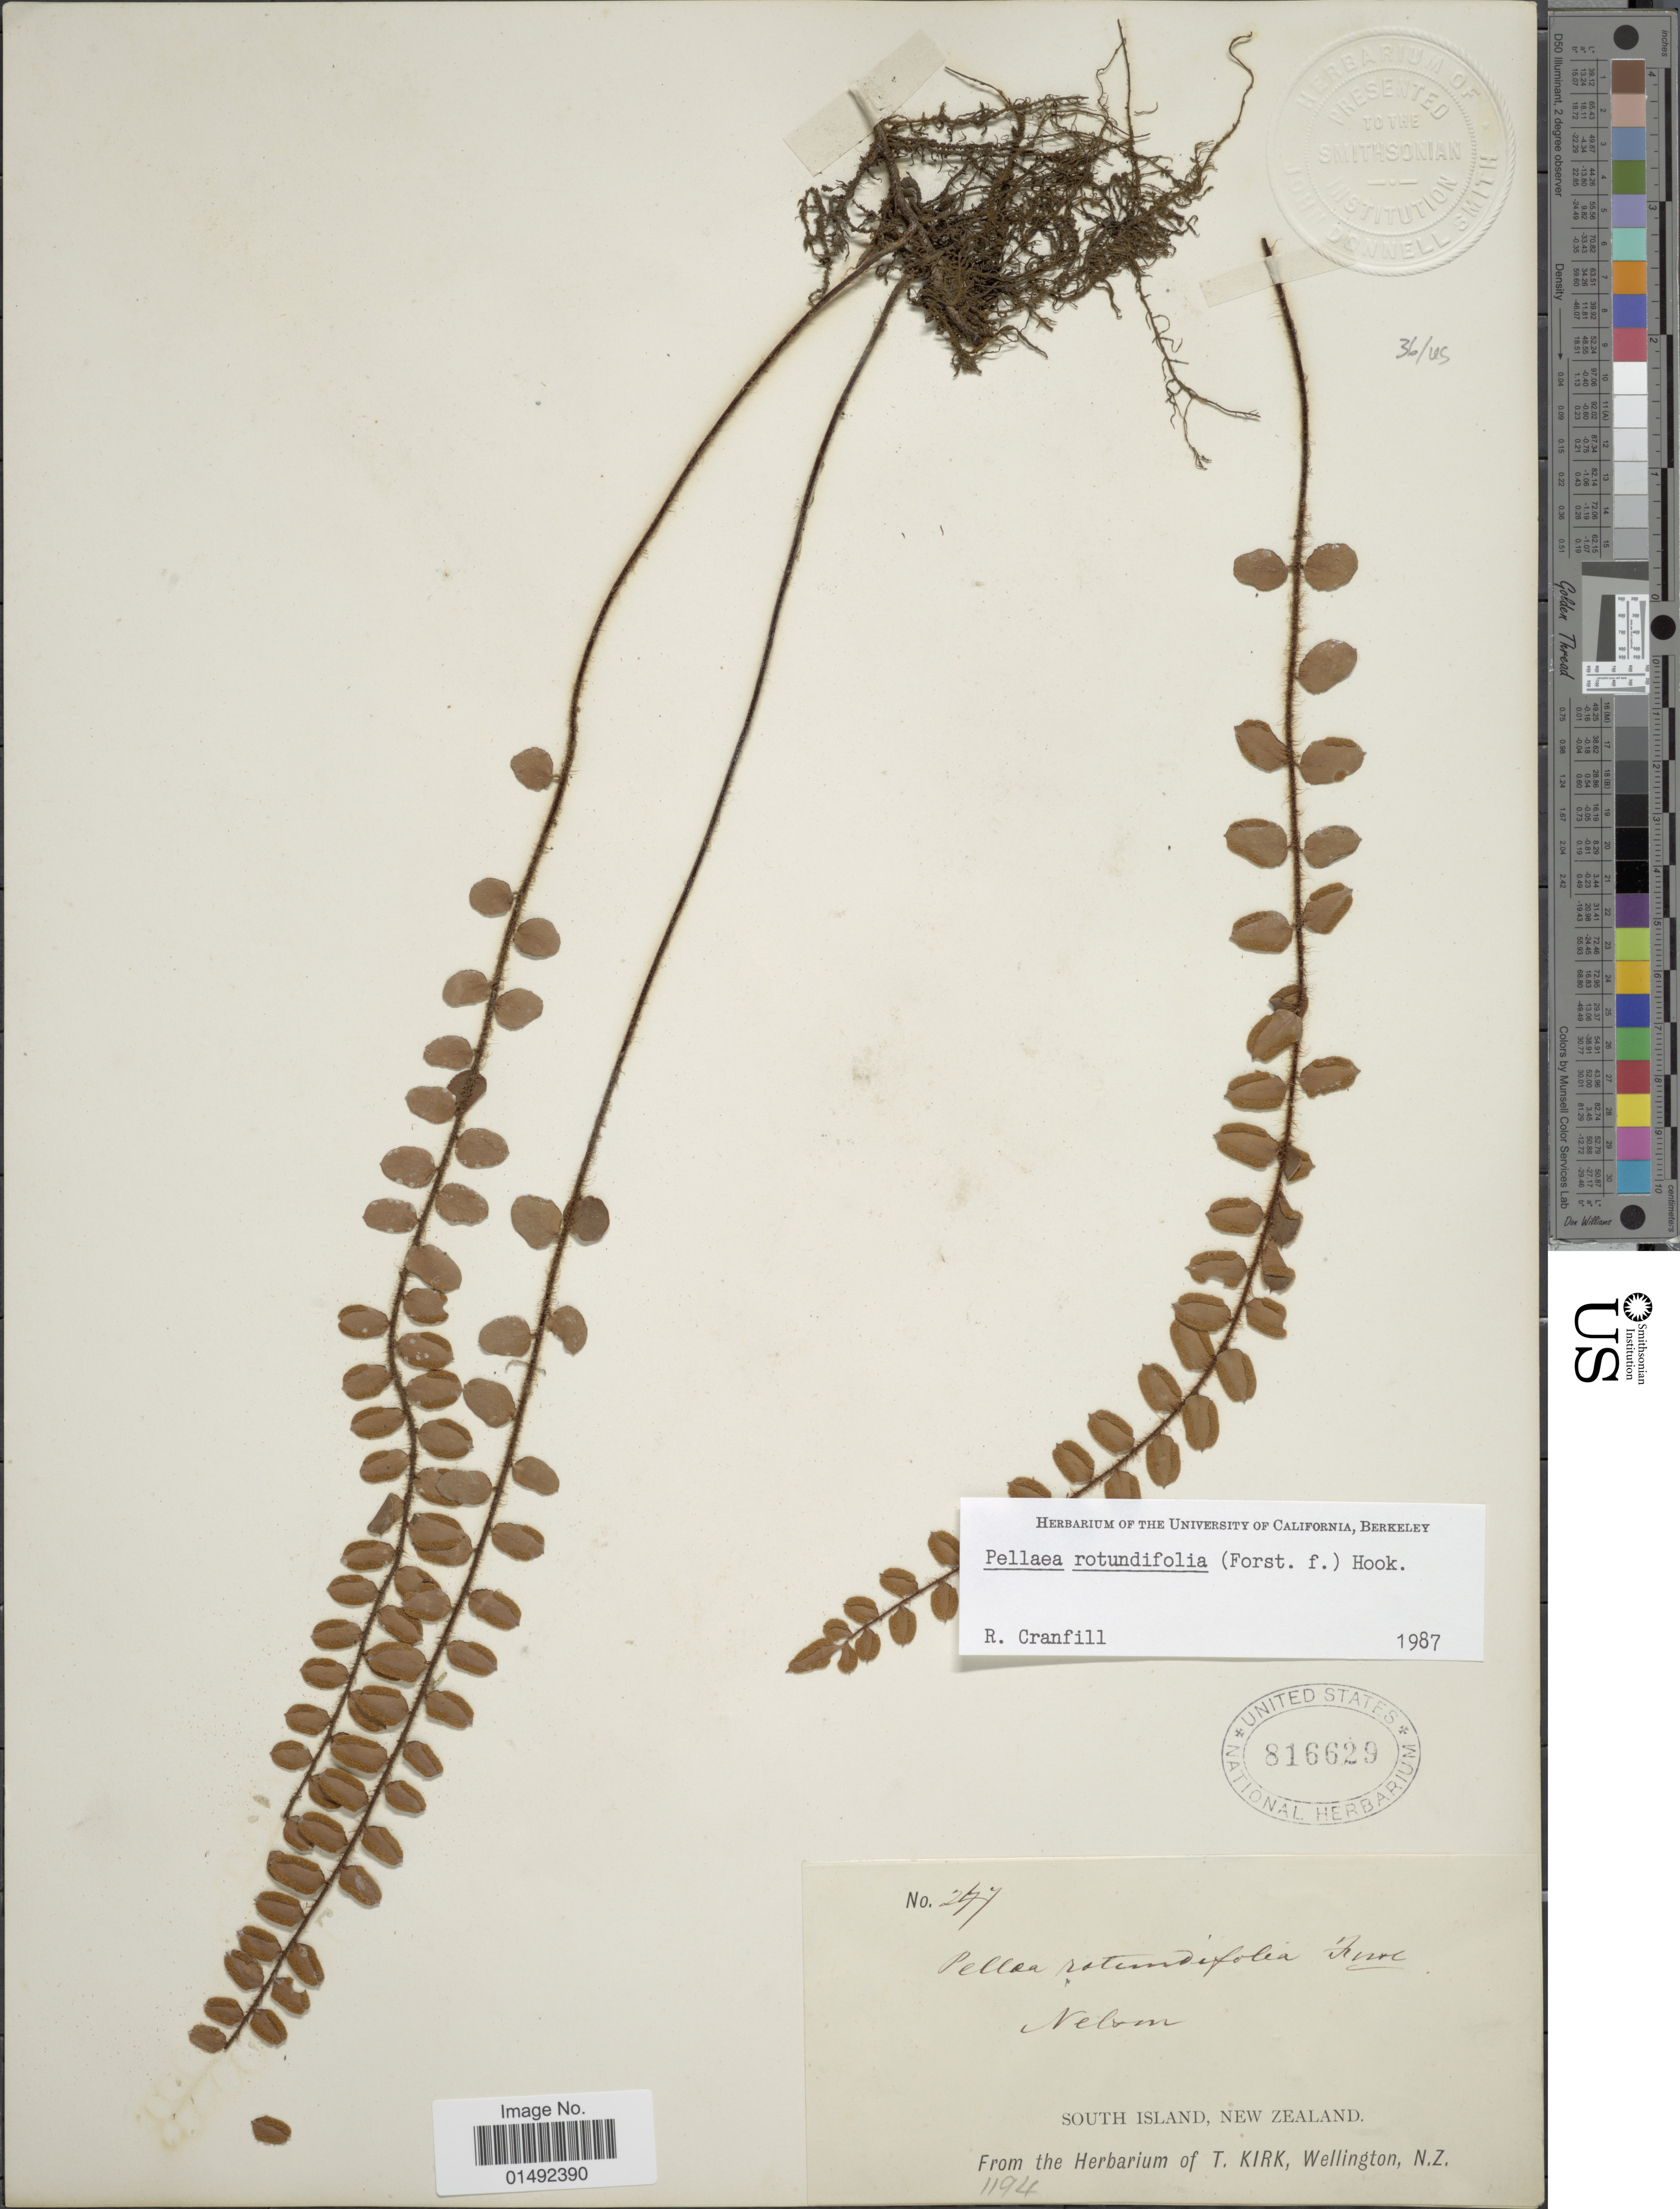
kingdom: Plantae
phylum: Tracheophyta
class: Polypodiopsida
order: Polypodiales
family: Pteridaceae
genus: Pellaea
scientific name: Pellaea rotundifolia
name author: Hook.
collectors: T. Kirk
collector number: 277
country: New Zealand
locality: South island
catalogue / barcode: US 816629